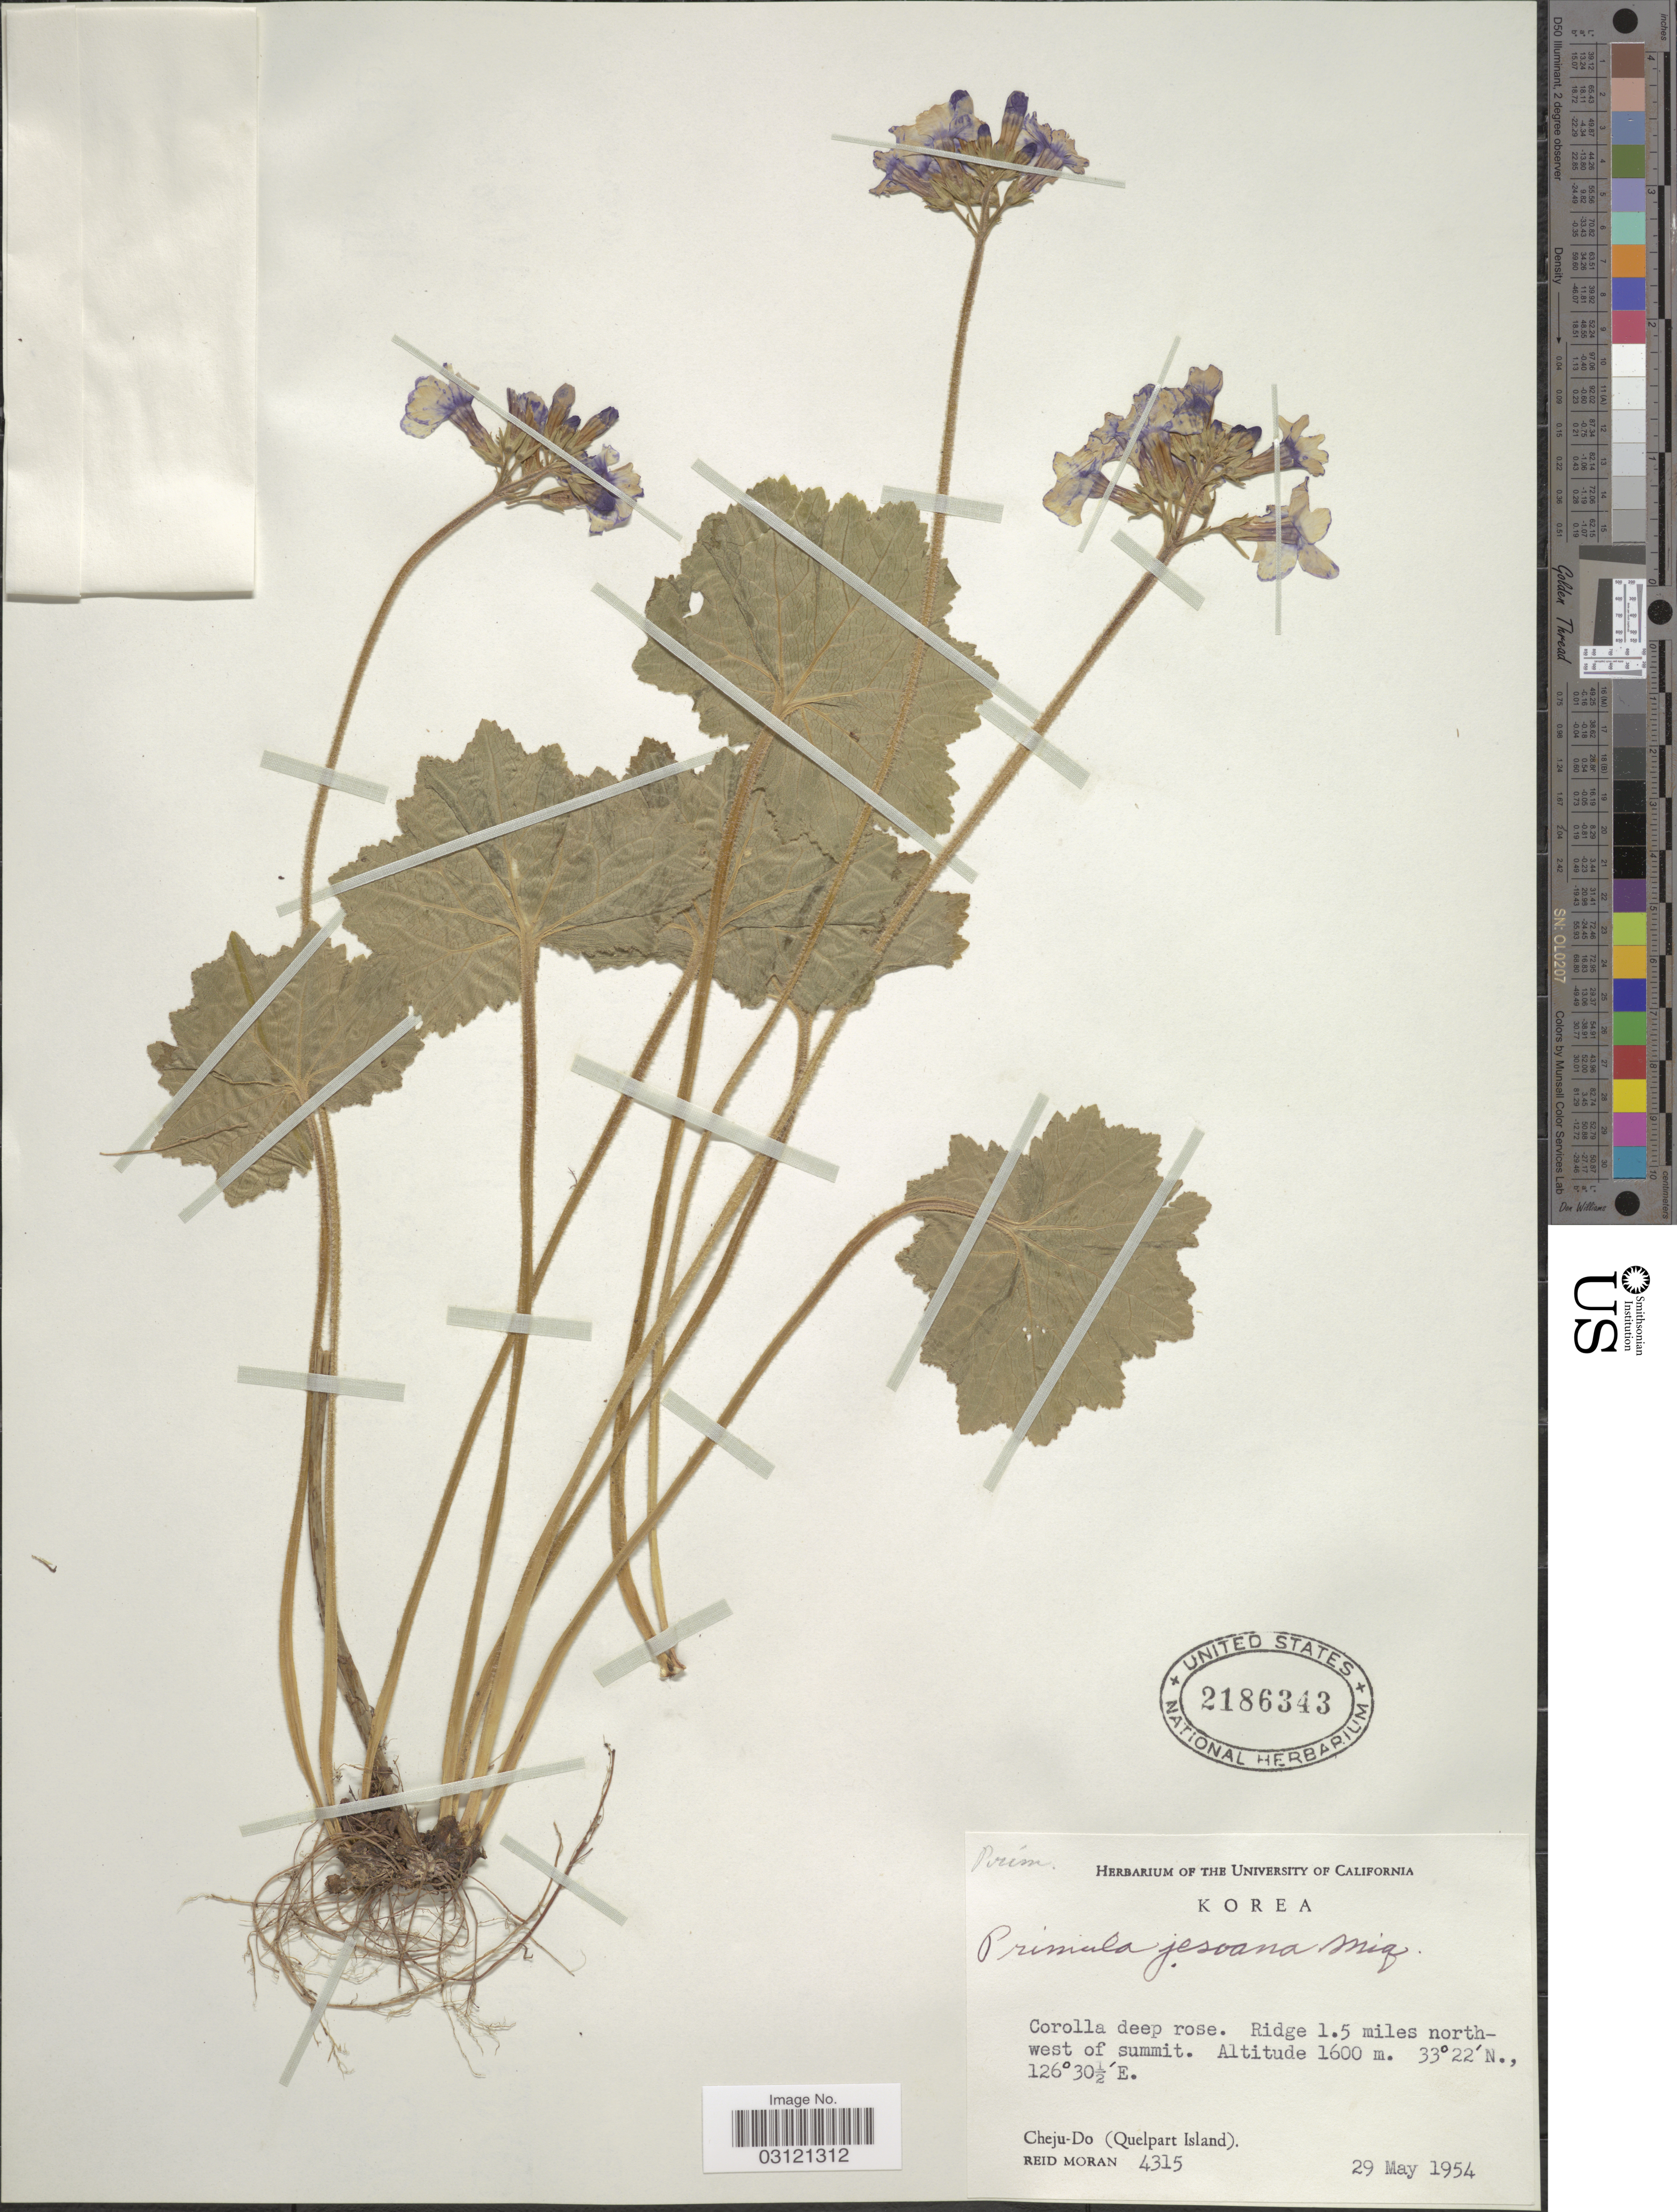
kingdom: Plantae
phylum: Tracheophyta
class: Magnoliopsida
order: Ericales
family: Primulaceae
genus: Primula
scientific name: Primula jesoana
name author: Miq.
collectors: R. V. Moran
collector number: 4315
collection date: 1954-05-29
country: South Korea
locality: Cheju-Do (Quelpart Island), Ridge 1.5 miles northwest of summit.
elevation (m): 1600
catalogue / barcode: US 2186343